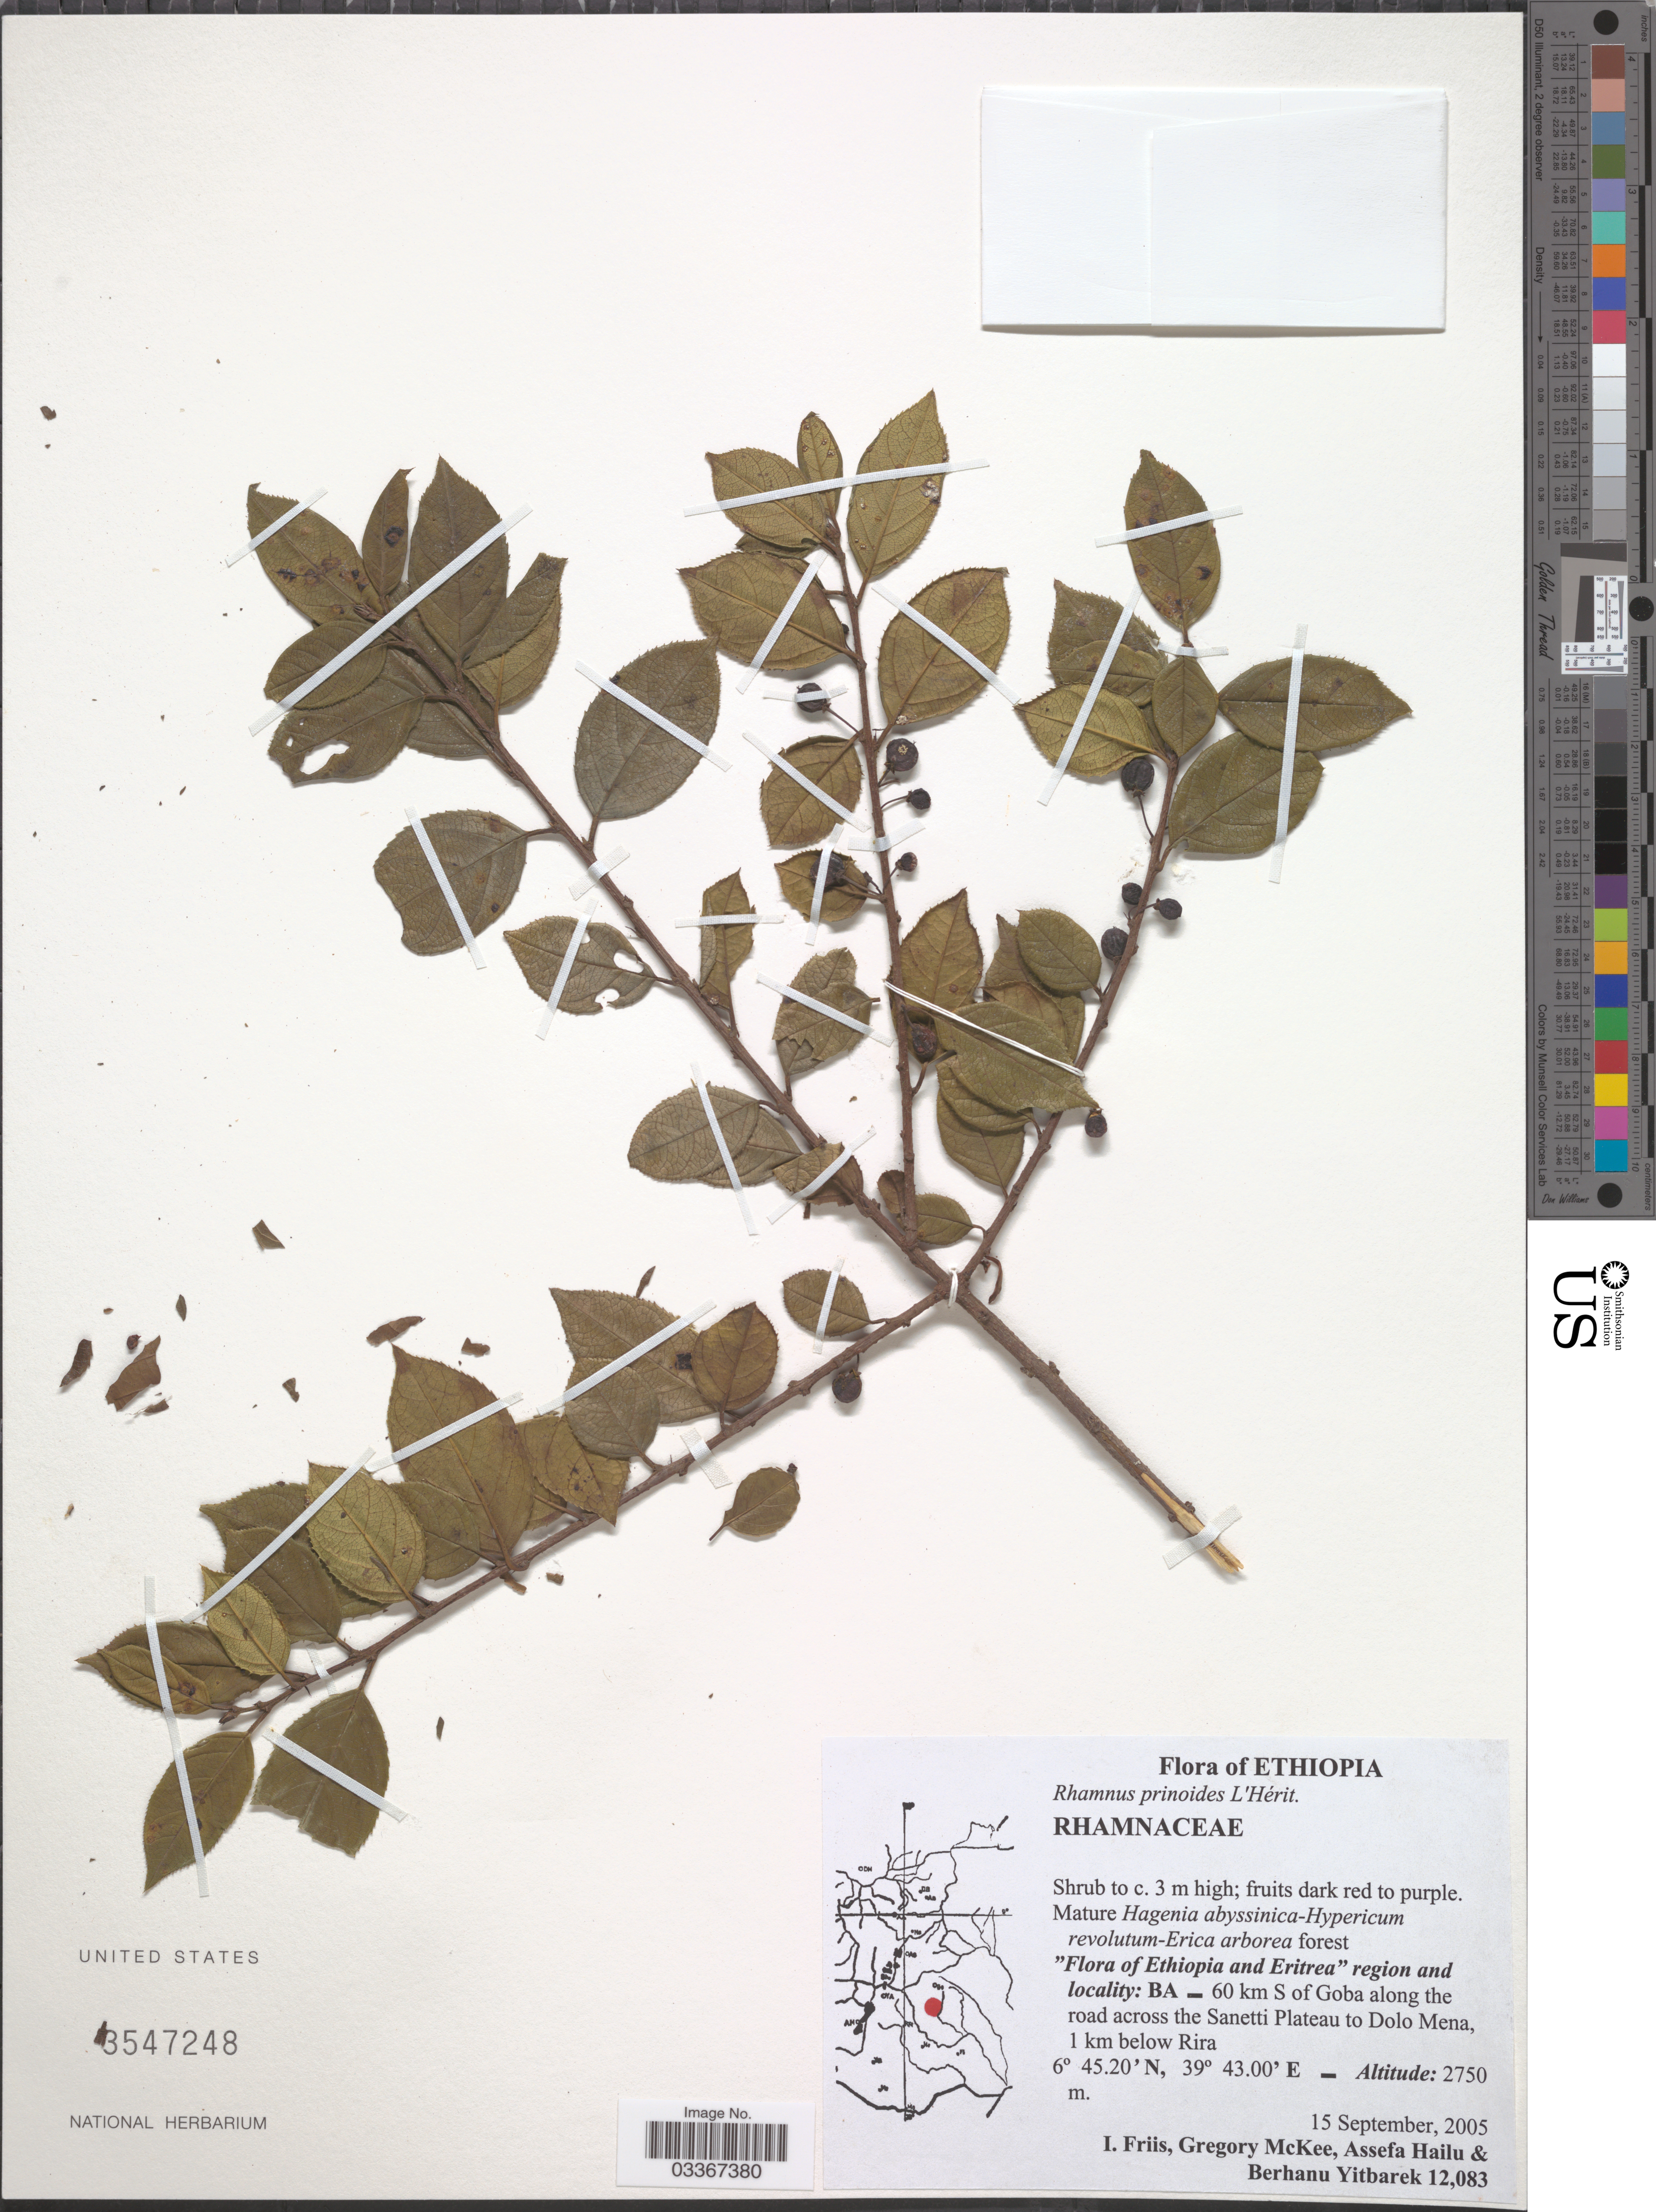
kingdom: Plantae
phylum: Tracheophyta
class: Magnoliopsida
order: Rosales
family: Rhamnaceae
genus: Rhamnus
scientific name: Rhamnus prinoides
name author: L'Hér.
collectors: I. Friis, G. S. McKee, A. Hailu & B. Yitbarek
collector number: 12083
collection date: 2005-09-15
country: Ethiopia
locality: Ethiopia and Eritrea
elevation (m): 2750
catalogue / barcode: US 3547248